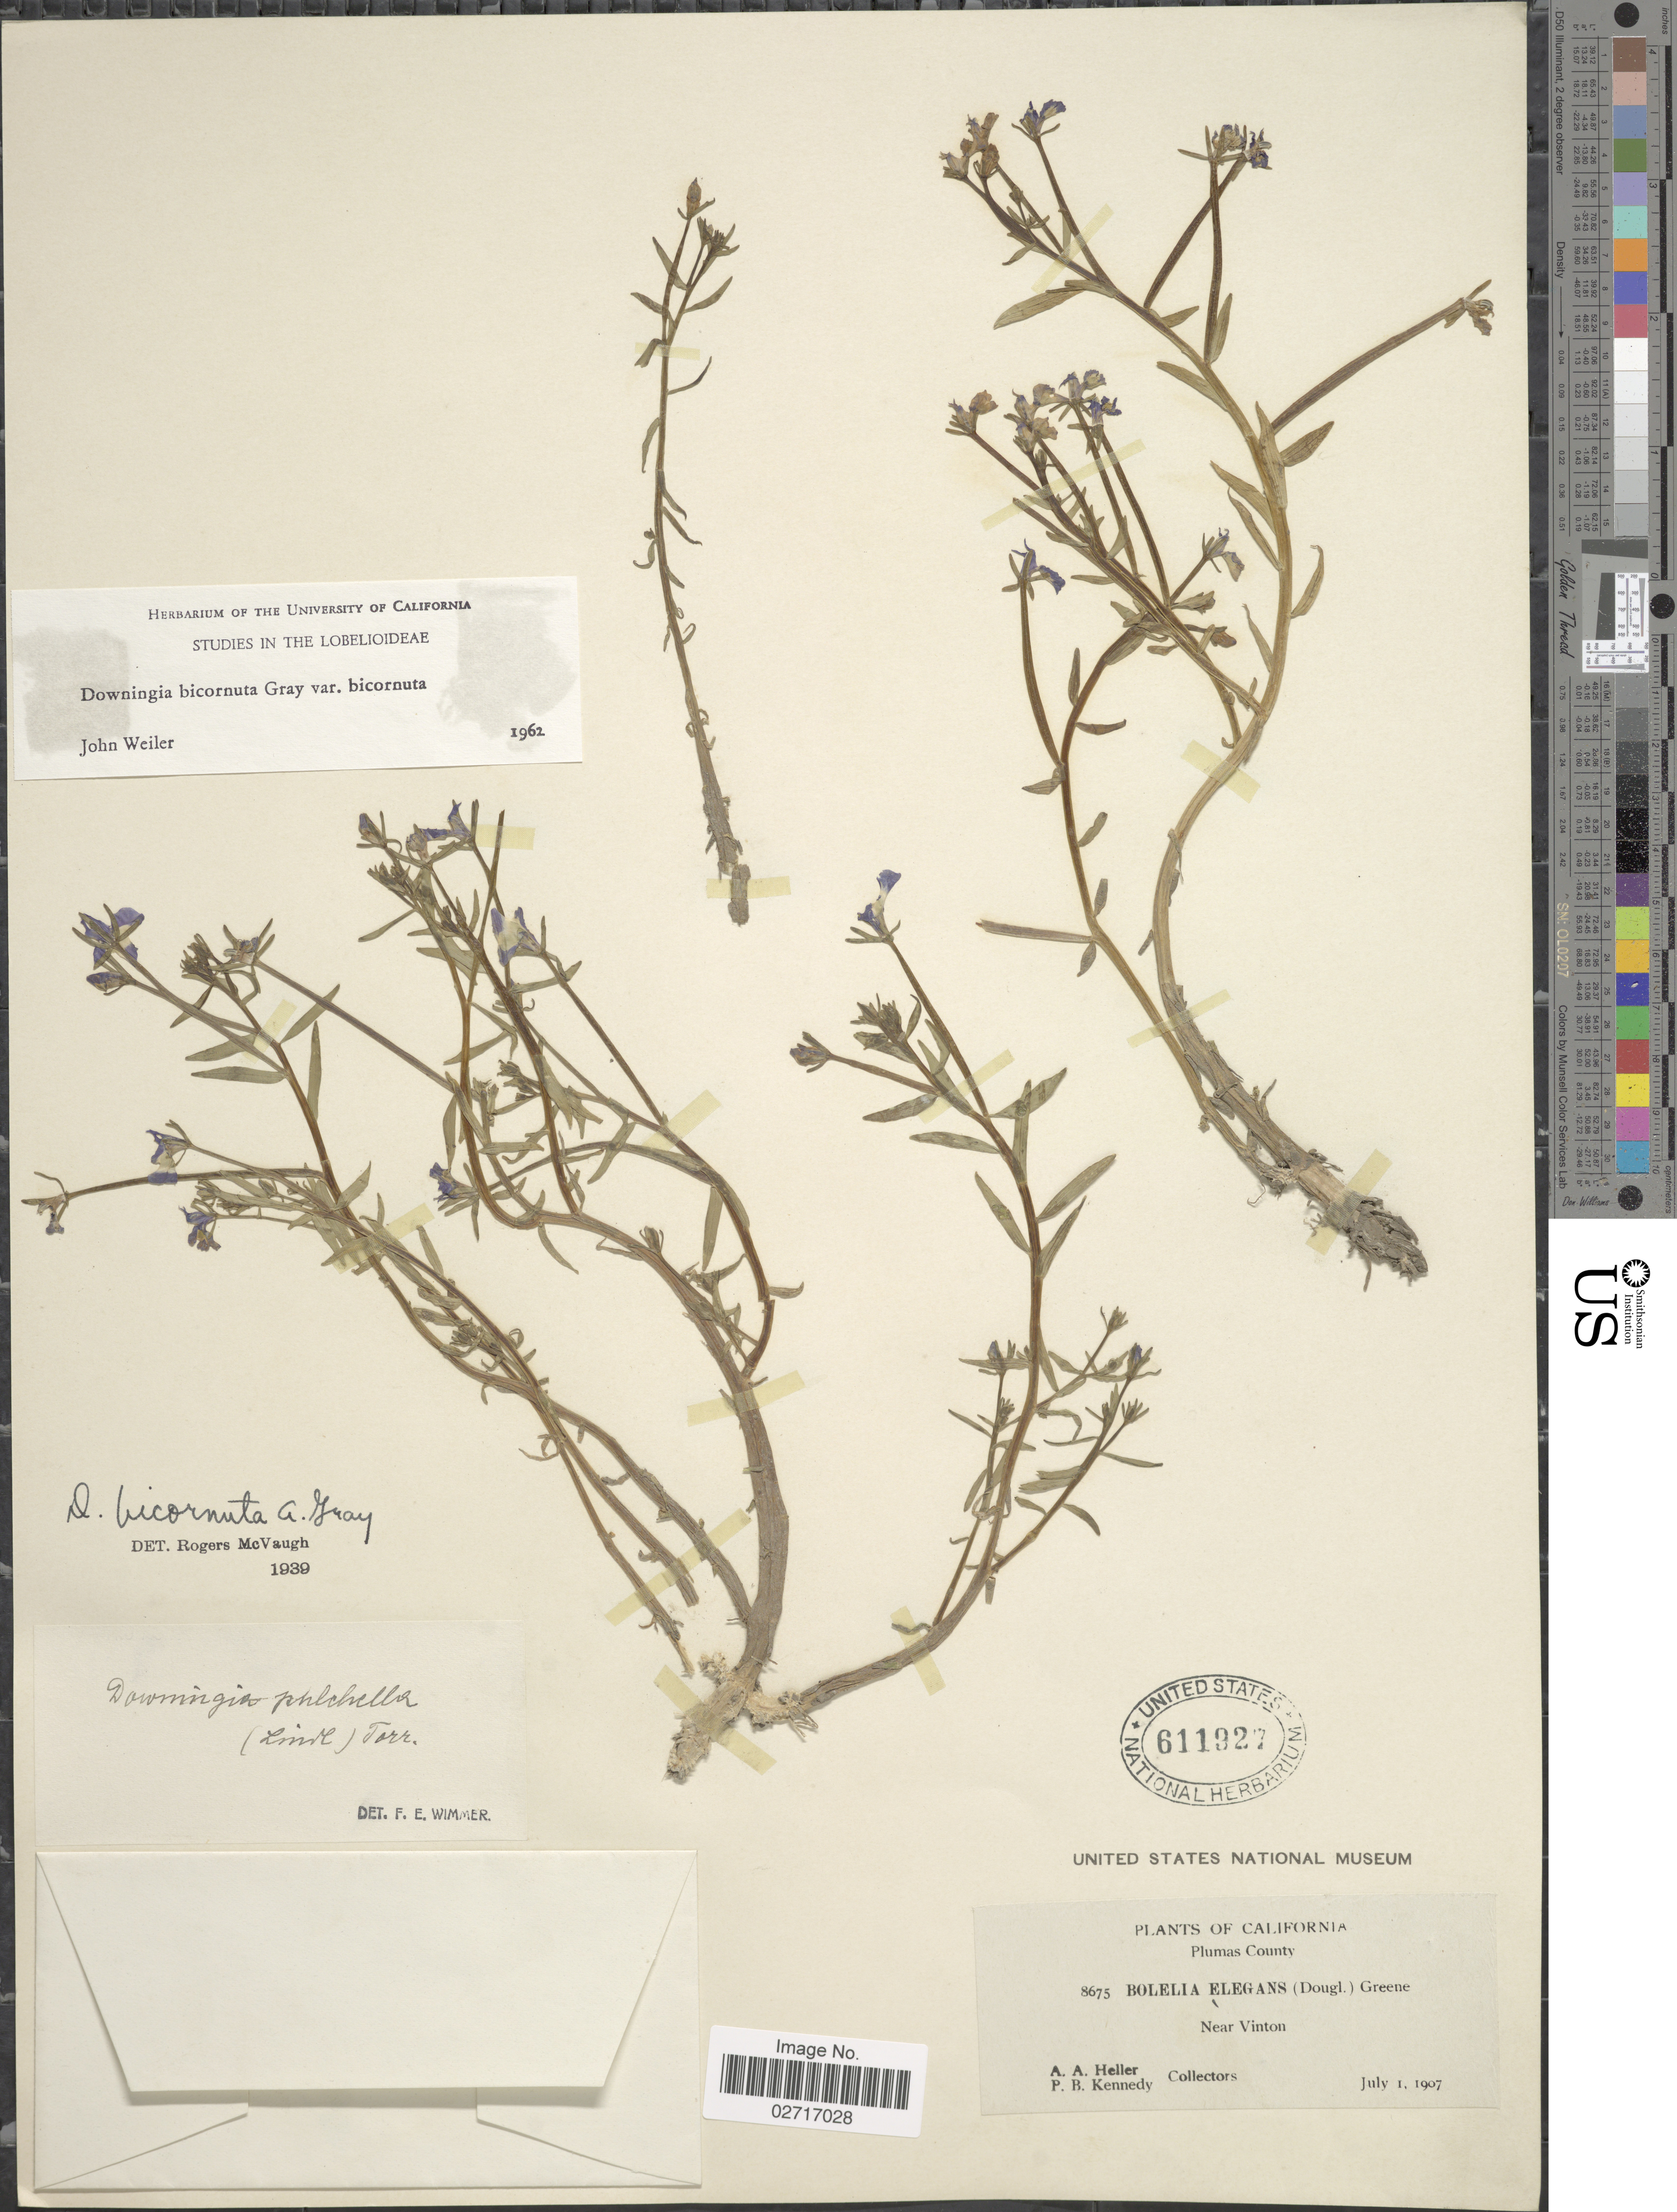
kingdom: Plantae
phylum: Tracheophyta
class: Magnoliopsida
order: Asterales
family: Campanulaceae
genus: Downingia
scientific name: Downingia bicornuta var. bicornuta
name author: A. Gray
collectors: A. A. Heller & P. B. Kennedy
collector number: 8675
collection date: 1907-07-01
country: United States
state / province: California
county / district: Plumas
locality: Plumas County, Near Vinton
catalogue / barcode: US 611927